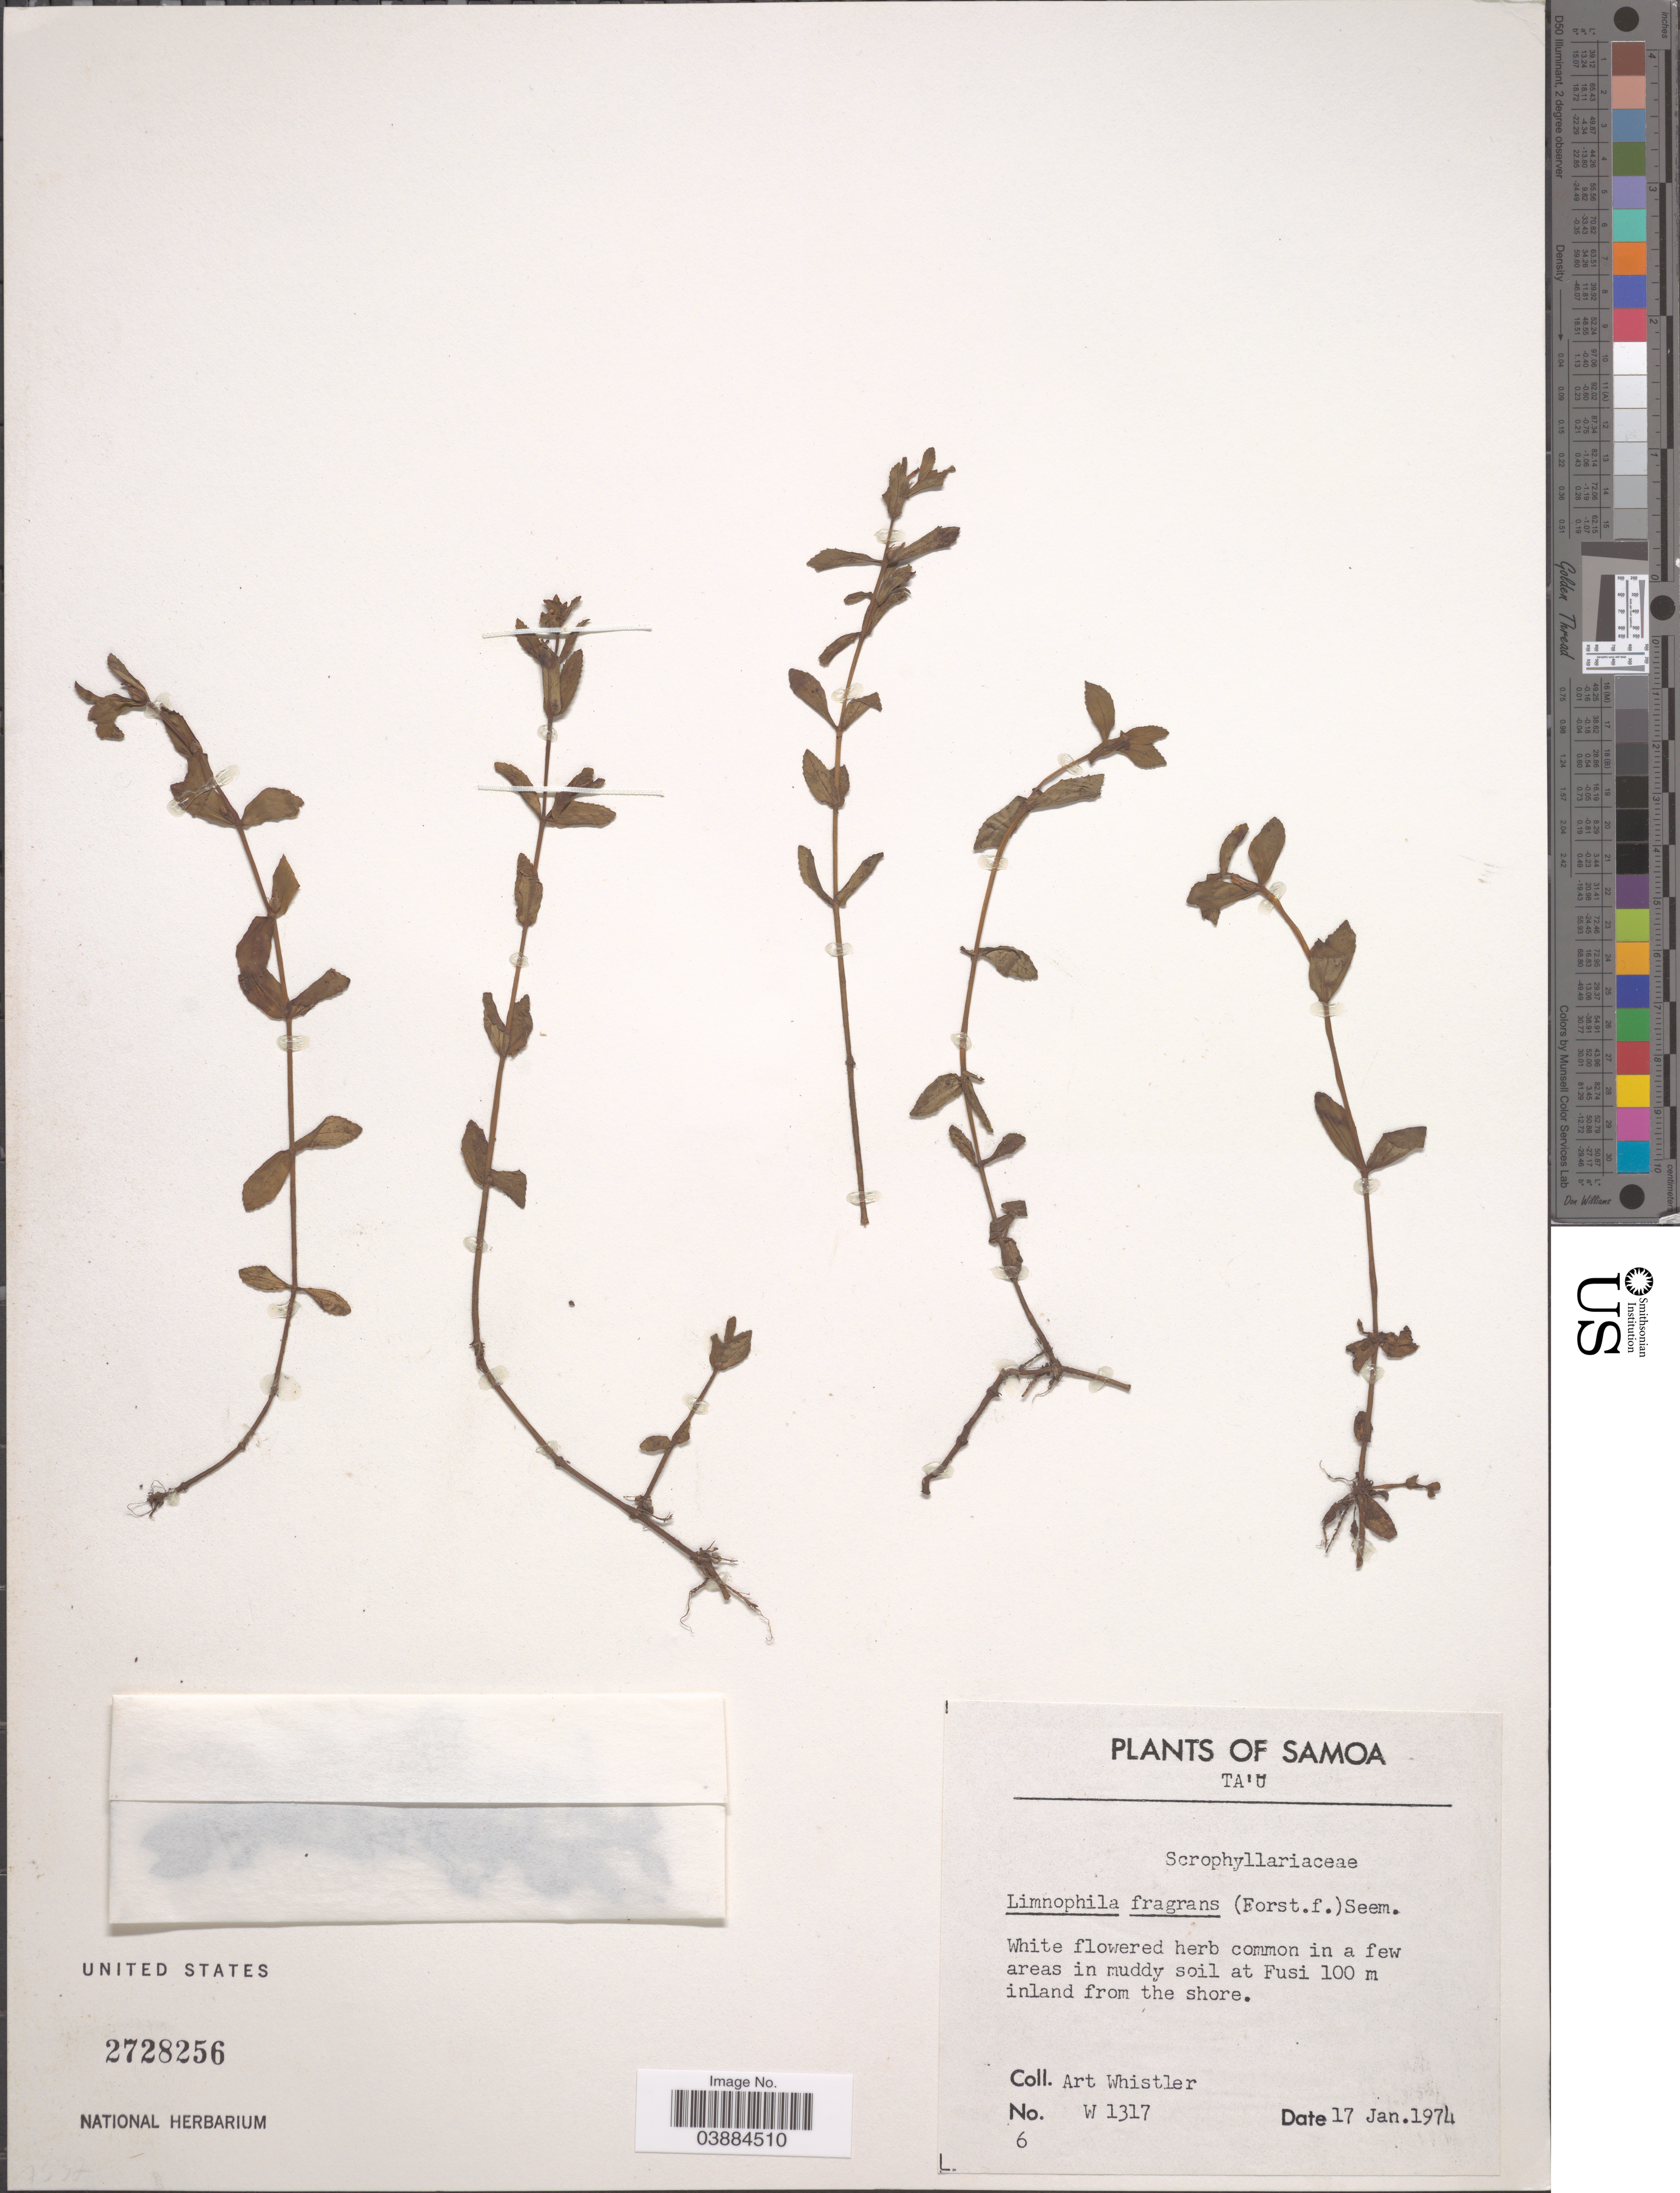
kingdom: Plantae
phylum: Tracheophyta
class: Magnoliopsida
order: Lamiales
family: Plantaginaceae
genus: Limnophila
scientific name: Limnophila fragrans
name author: Seem.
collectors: A. Whistler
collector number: W 1317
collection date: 1974-01-17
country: American Samoa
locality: Samoa. Ta'U. At Fusi.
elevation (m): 100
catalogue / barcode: US 2728256